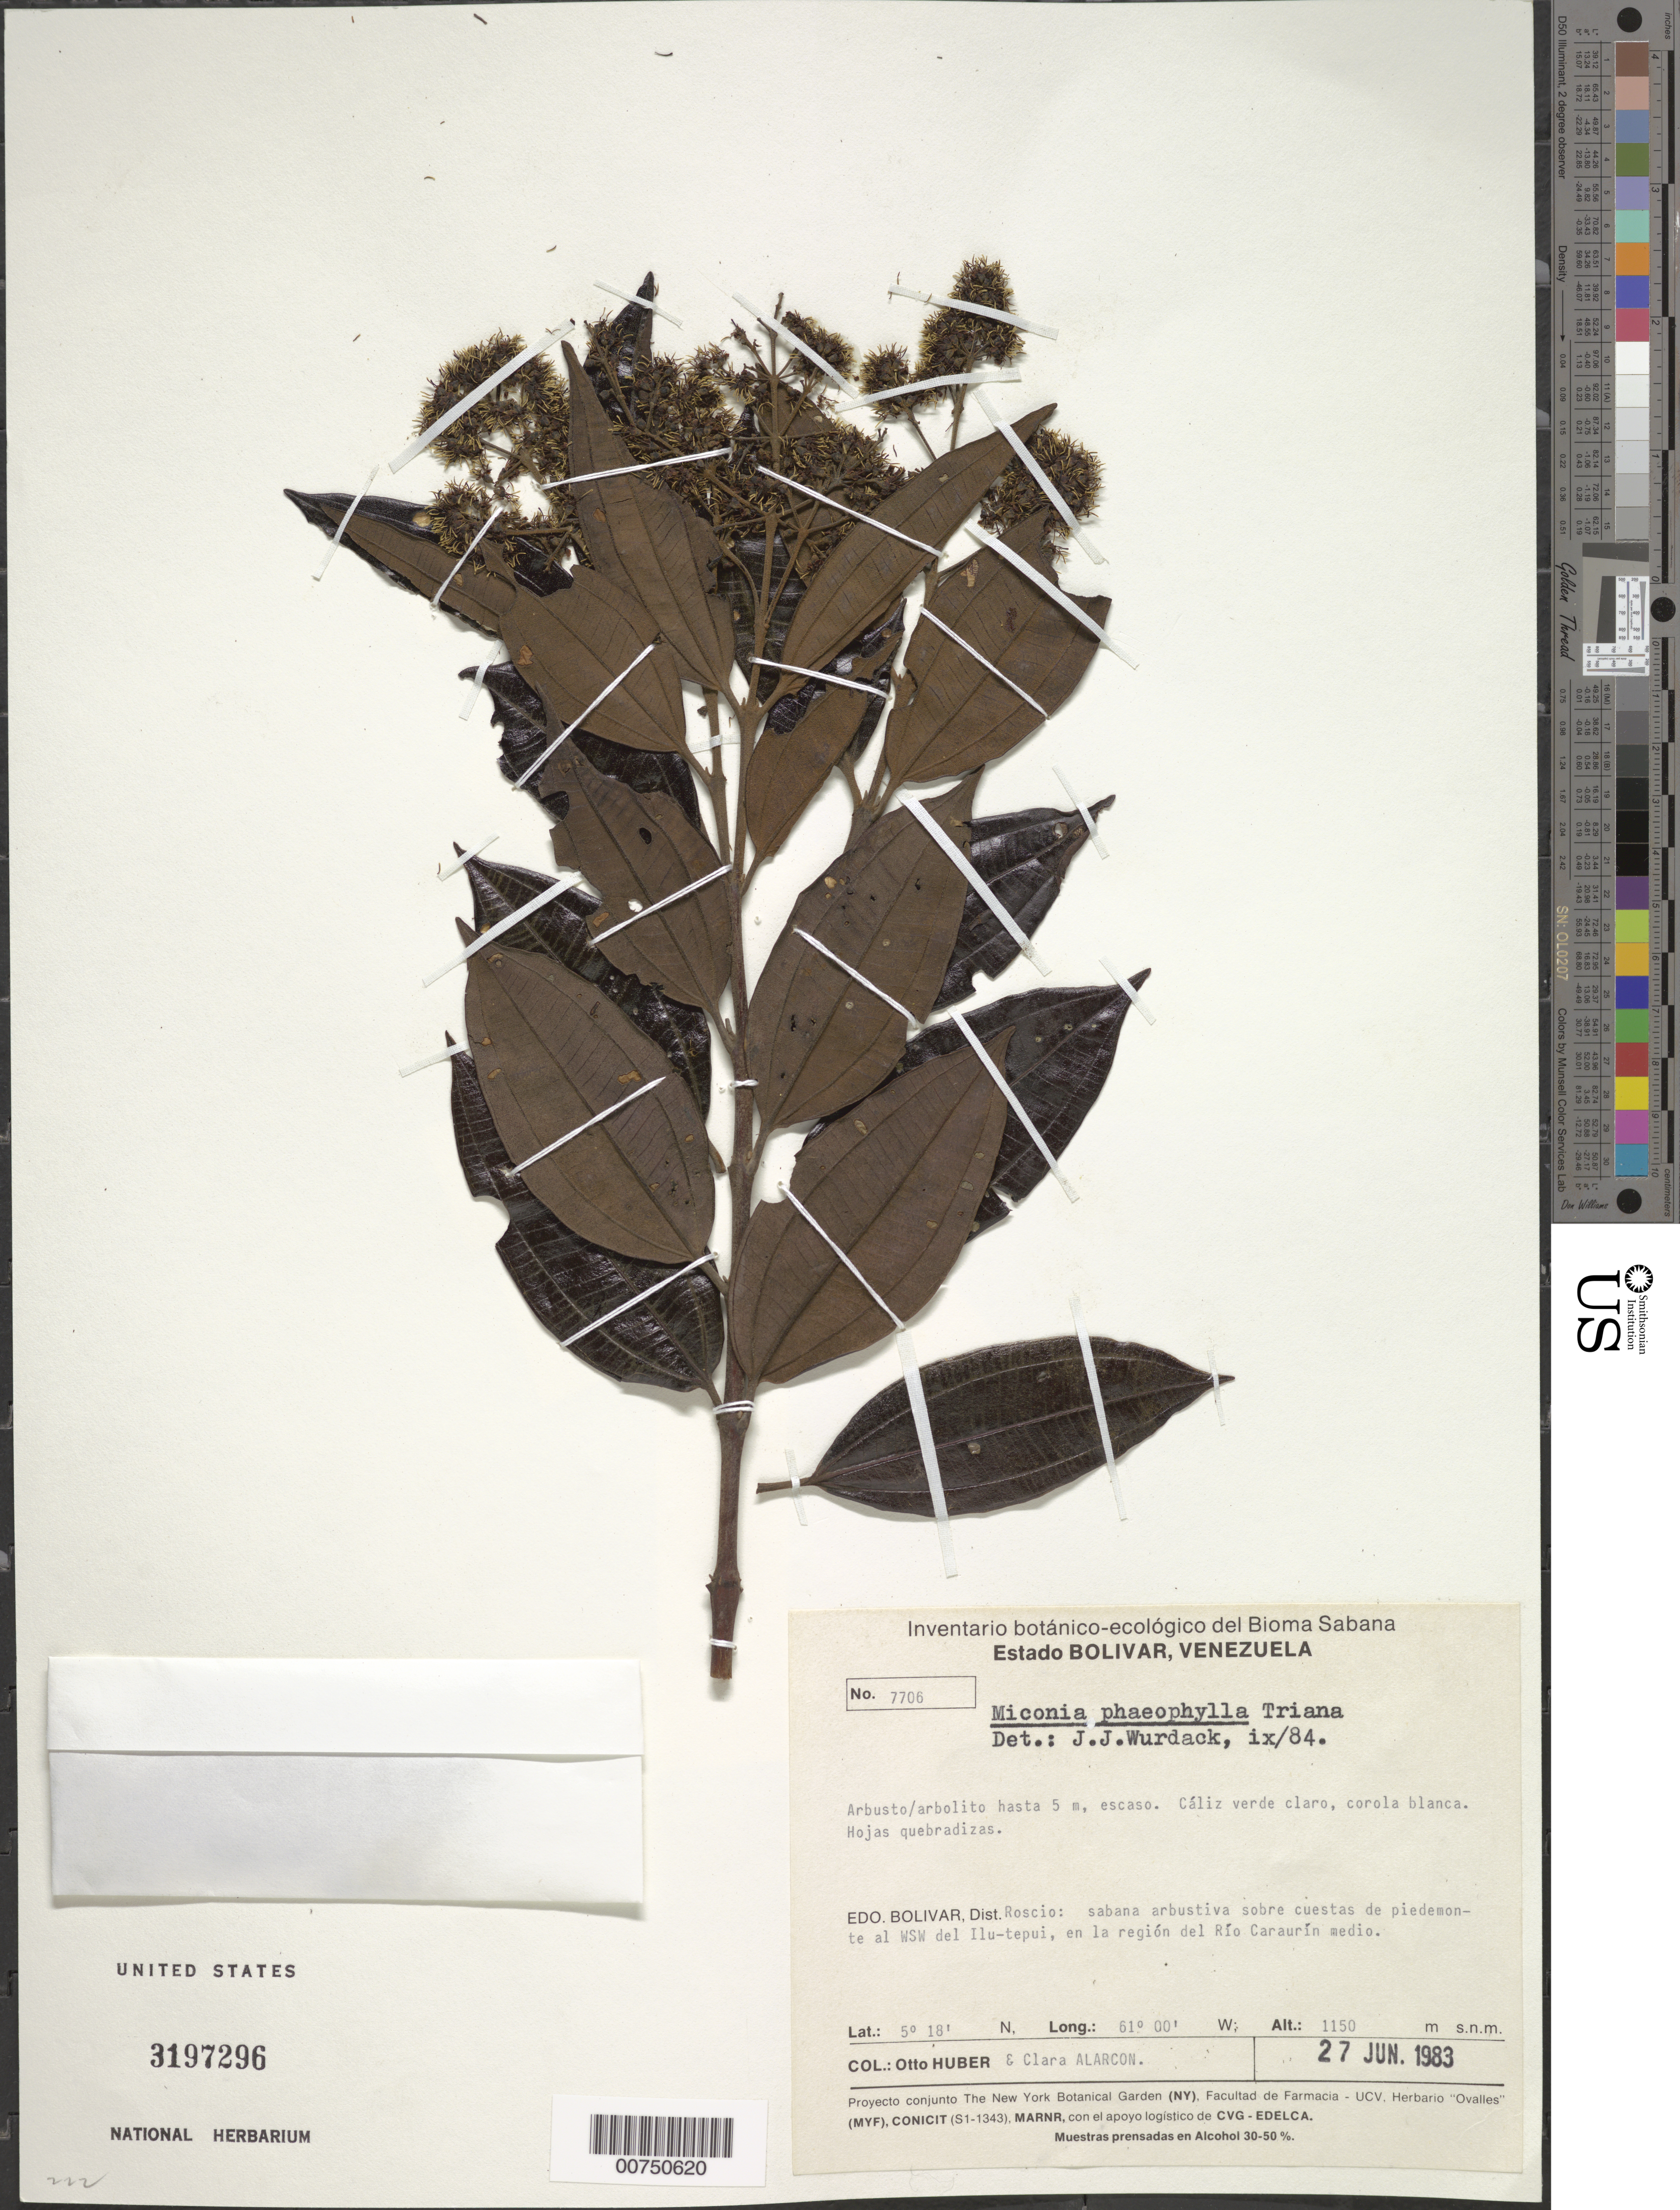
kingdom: Plantae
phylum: Tracheophyta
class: Magnoliopsida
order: Myrtales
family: Melastomataceae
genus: Miconia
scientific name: Miconia phaeophylla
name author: Triana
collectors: O. Huber & C. Alarcon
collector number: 7706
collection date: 1983-06-27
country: Venezuela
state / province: Bolivar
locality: Dist. Roacio: cuestas de piedemonte al WSW del Ilu-tepui, en la región del Río Caraurín medio.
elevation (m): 1150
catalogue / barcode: US 3197296